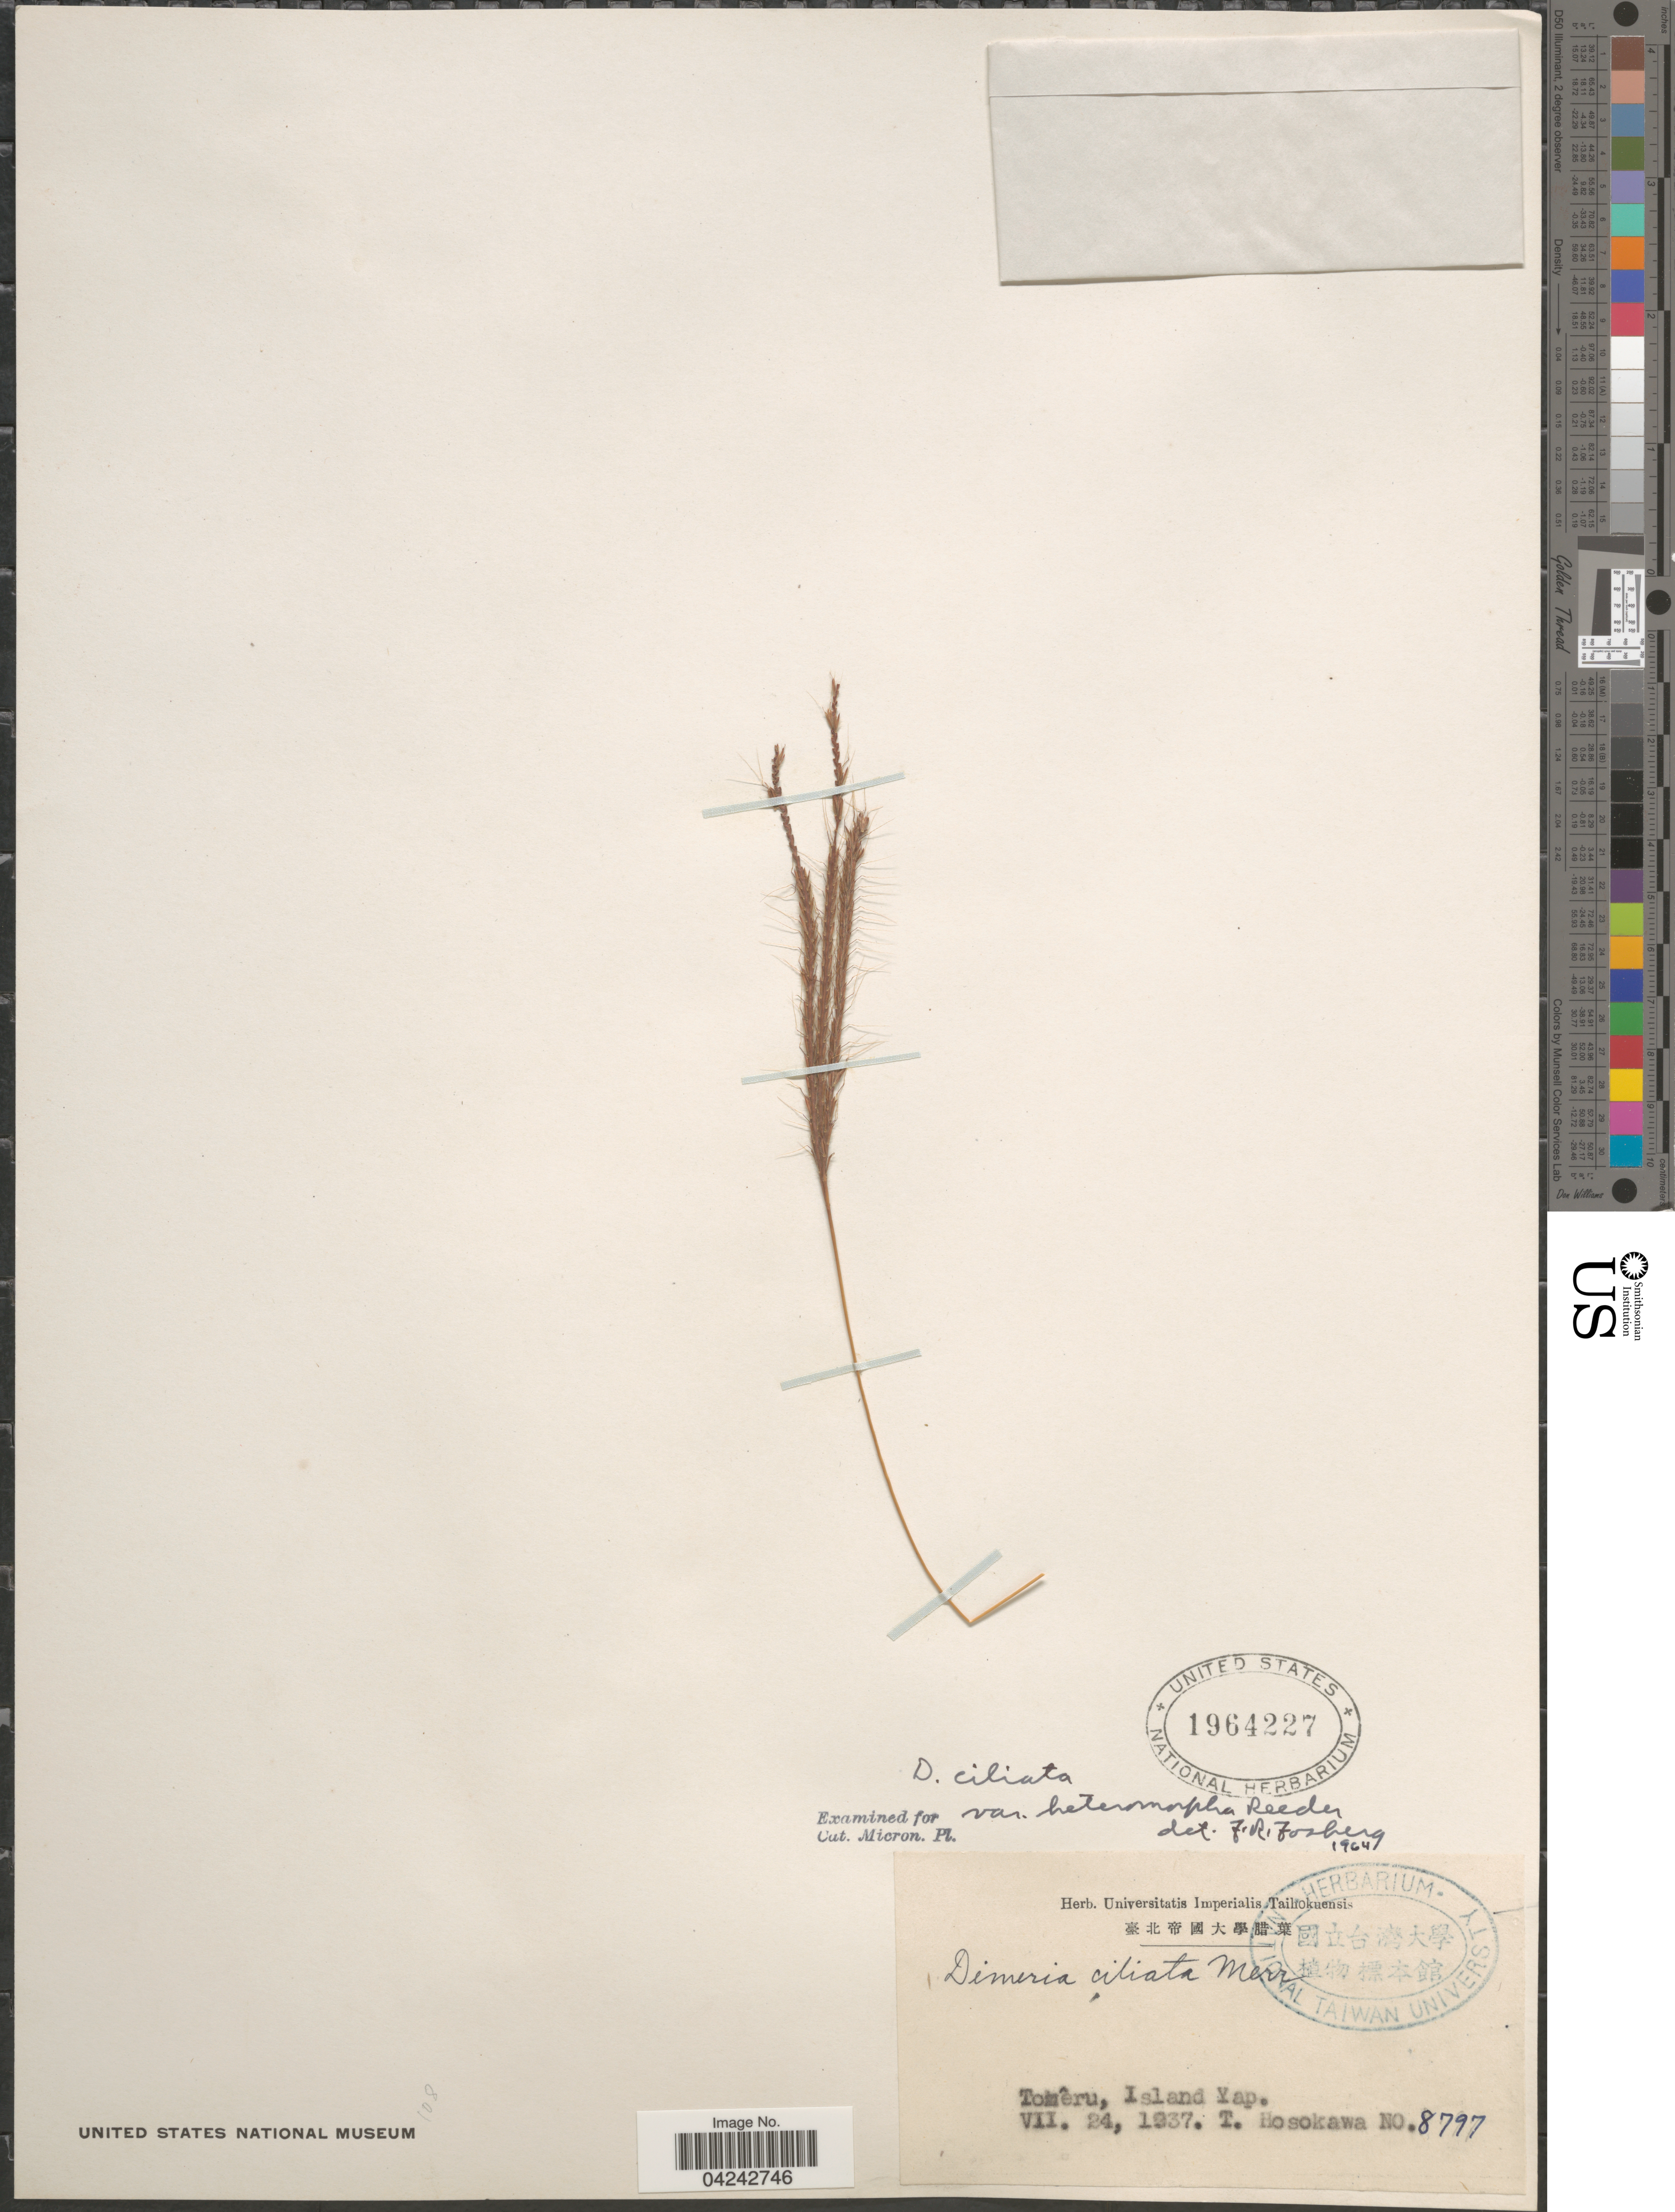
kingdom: Plantae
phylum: Tracheophyta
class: Liliopsida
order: Poales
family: Poaceae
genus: Dimeria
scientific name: Dimeria chloridiformis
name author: (Gaudich.) Schum. & Lauterb.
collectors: T. Hosokawa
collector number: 8797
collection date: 1937-07-24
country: Micronesia, Federated States of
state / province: Yap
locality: Tomêru, Island Yap.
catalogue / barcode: US 1964227